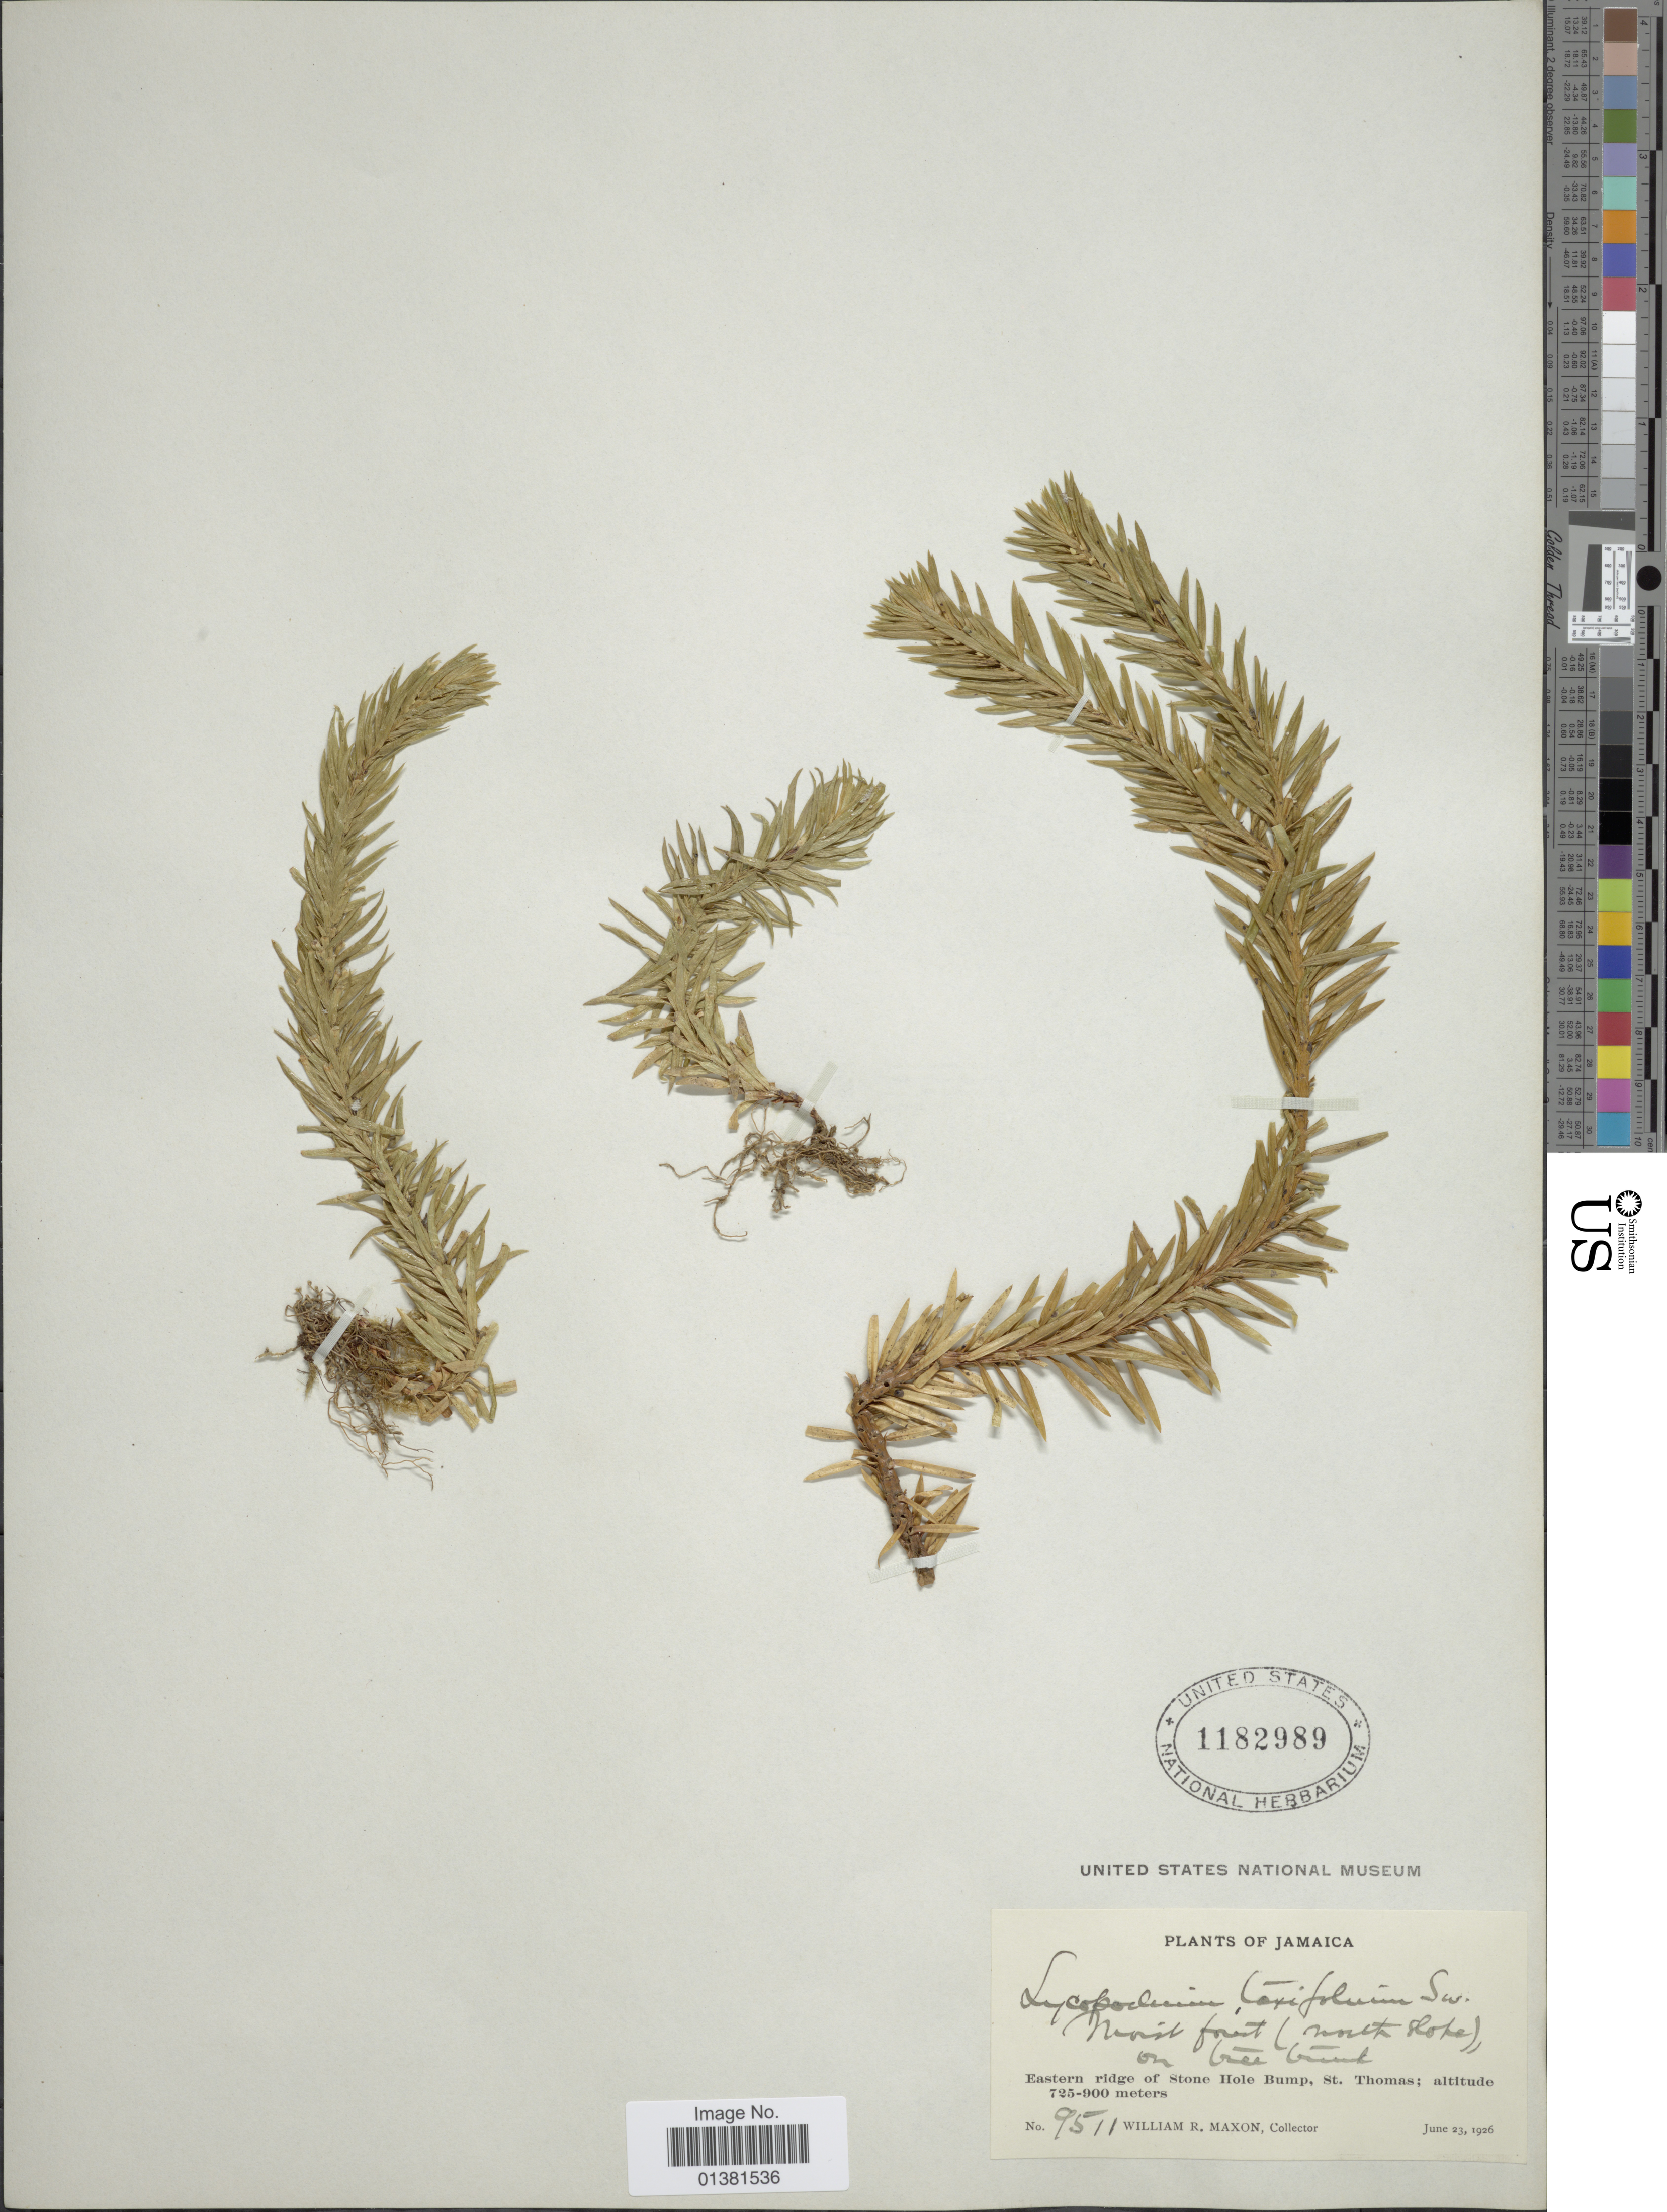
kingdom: Plantae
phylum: Tracheophyta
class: Lycopodiopsida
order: Lycopodiales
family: Lycopodiaceae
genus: Phlegmariurus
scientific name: Phlegmariurus taxifolius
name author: (Sw.) Á. Löve & D. Löve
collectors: W. R. Maxon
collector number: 9511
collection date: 1926-06-23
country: Jamaica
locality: Eastern ridge of Stone Hole Bump, St. Thomas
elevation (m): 725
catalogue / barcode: US 1182989